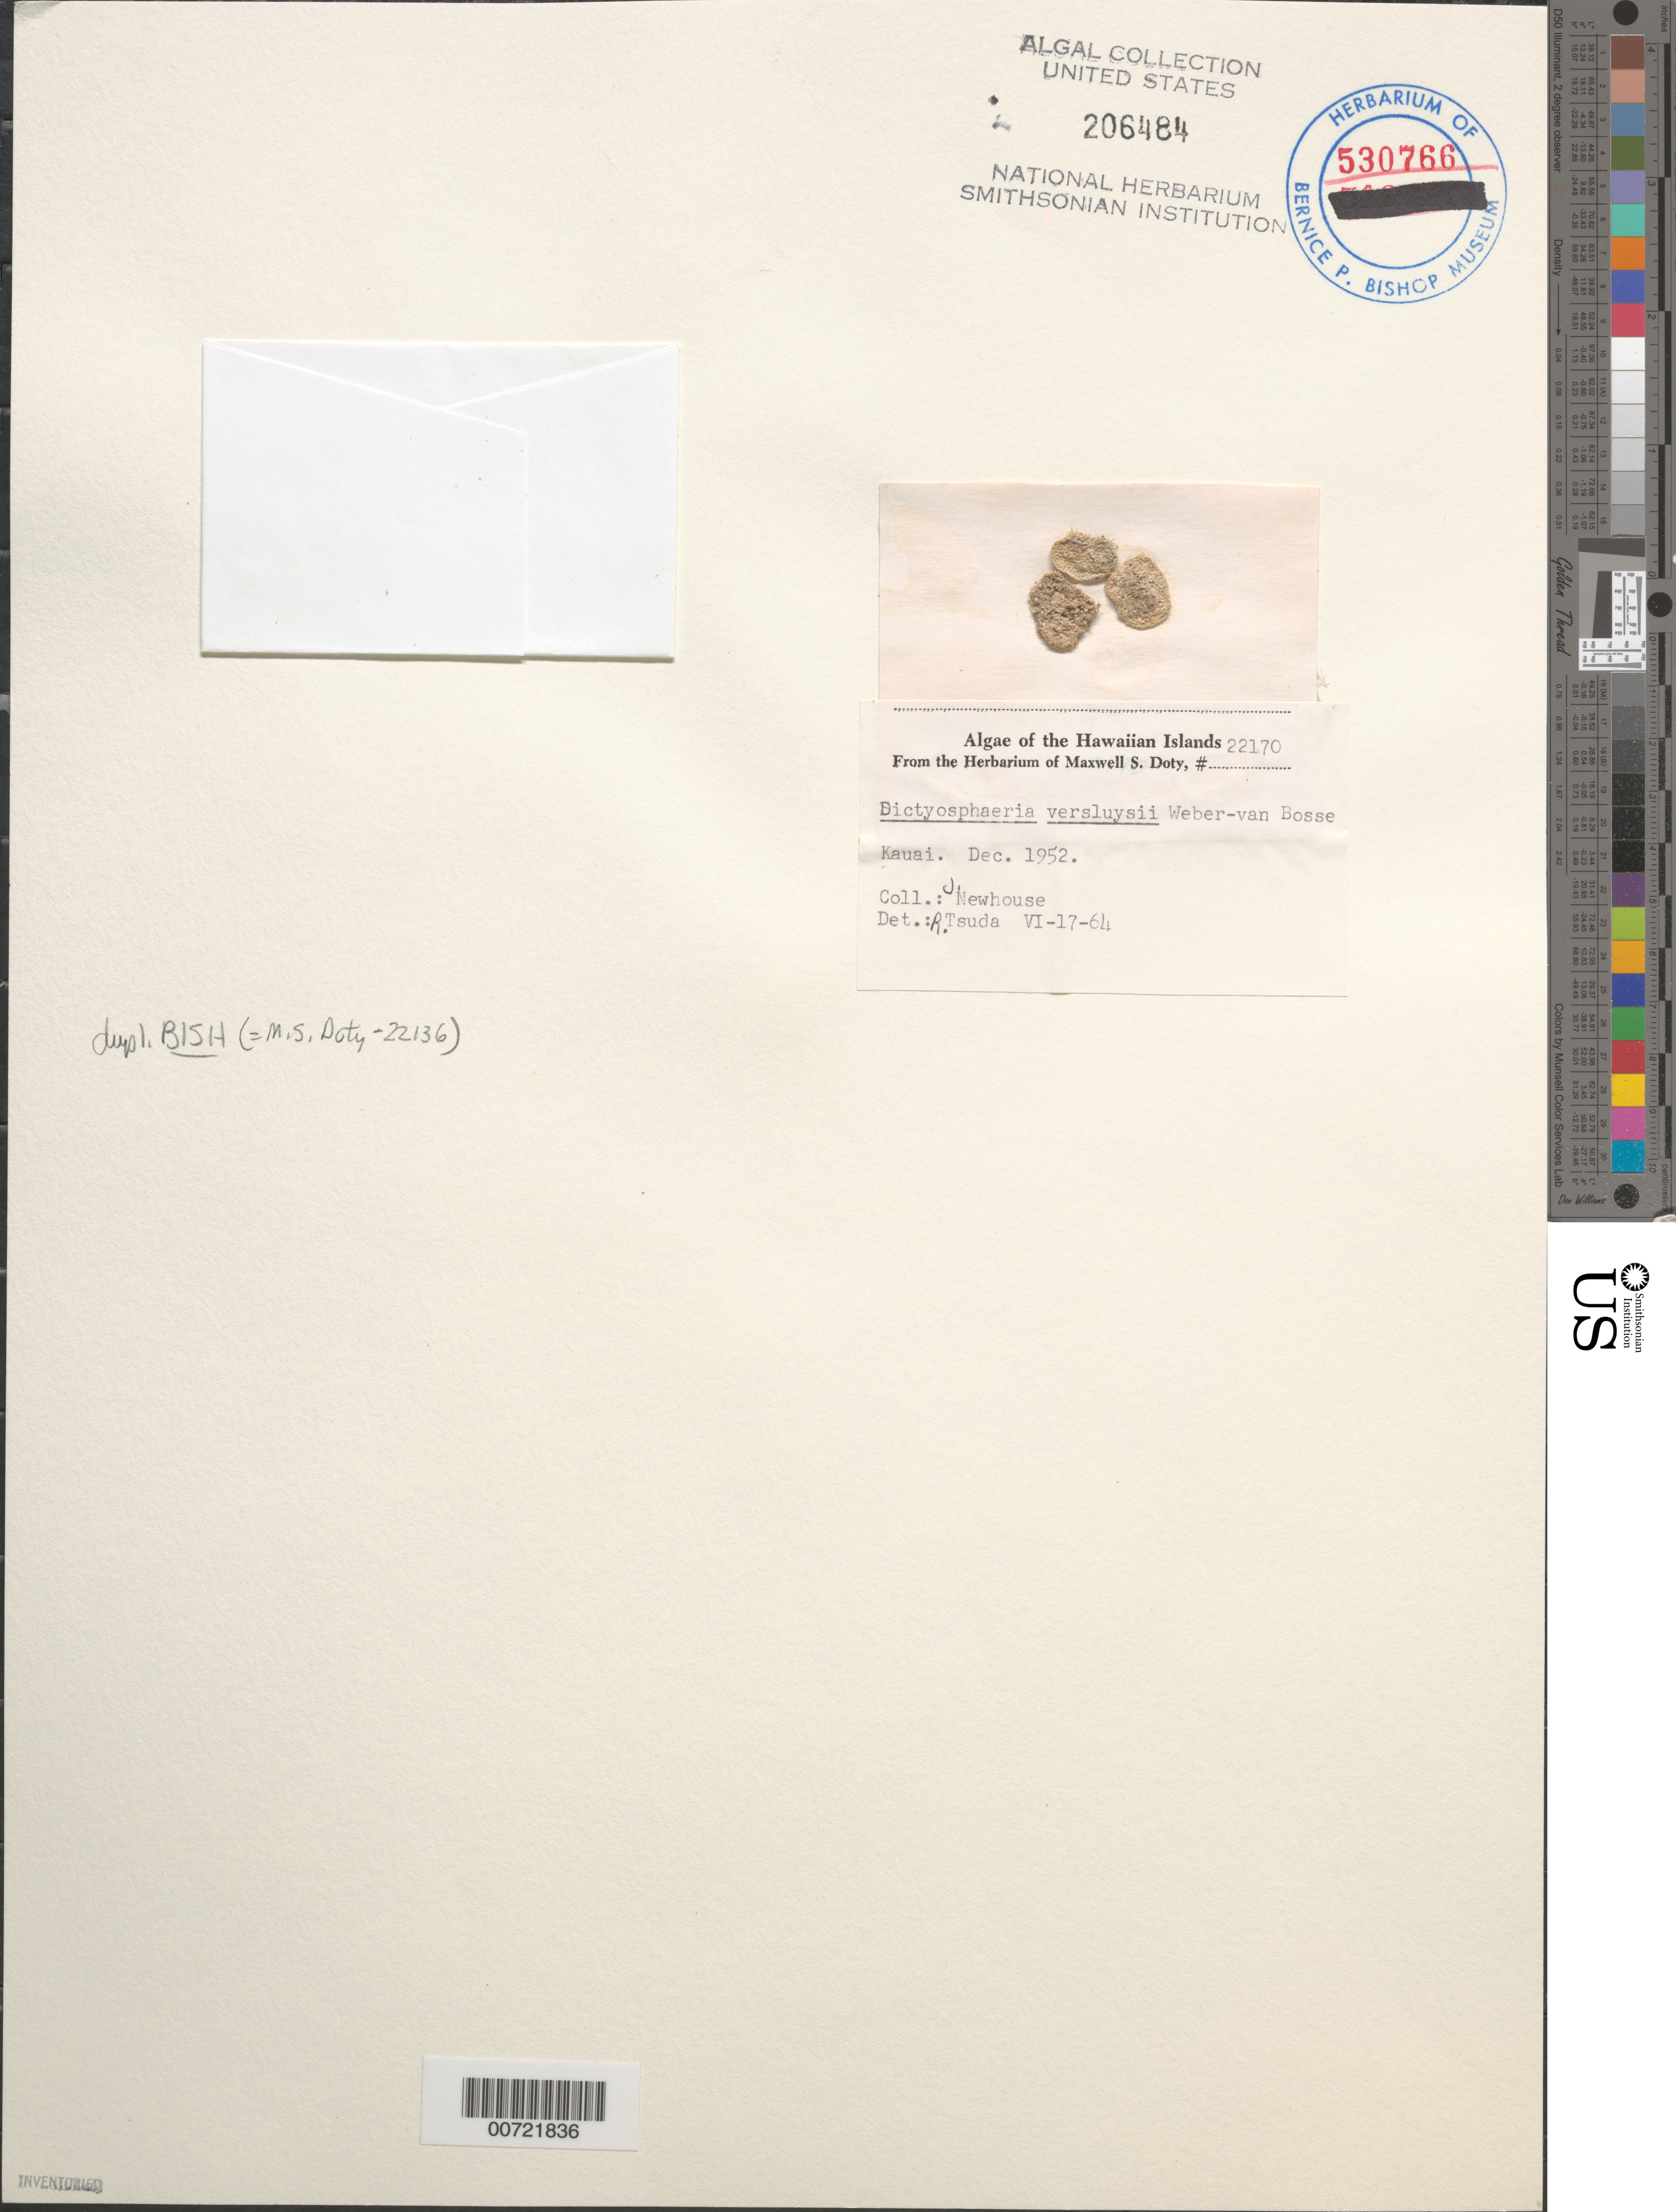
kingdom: Plantae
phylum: Chlorophyta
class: Ulvophyceae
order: Siphonocladales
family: Siphonocladaceae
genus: Dictyosphaeria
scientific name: Dictyosphaeria versluysii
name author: Weber Bosse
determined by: Tsuda, R. T.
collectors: W. J. Newhouse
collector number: MSD 22170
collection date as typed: Dec 1952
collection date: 1952-12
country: United States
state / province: Hawaii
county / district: Kauai County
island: Kaua'i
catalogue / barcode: US 206484